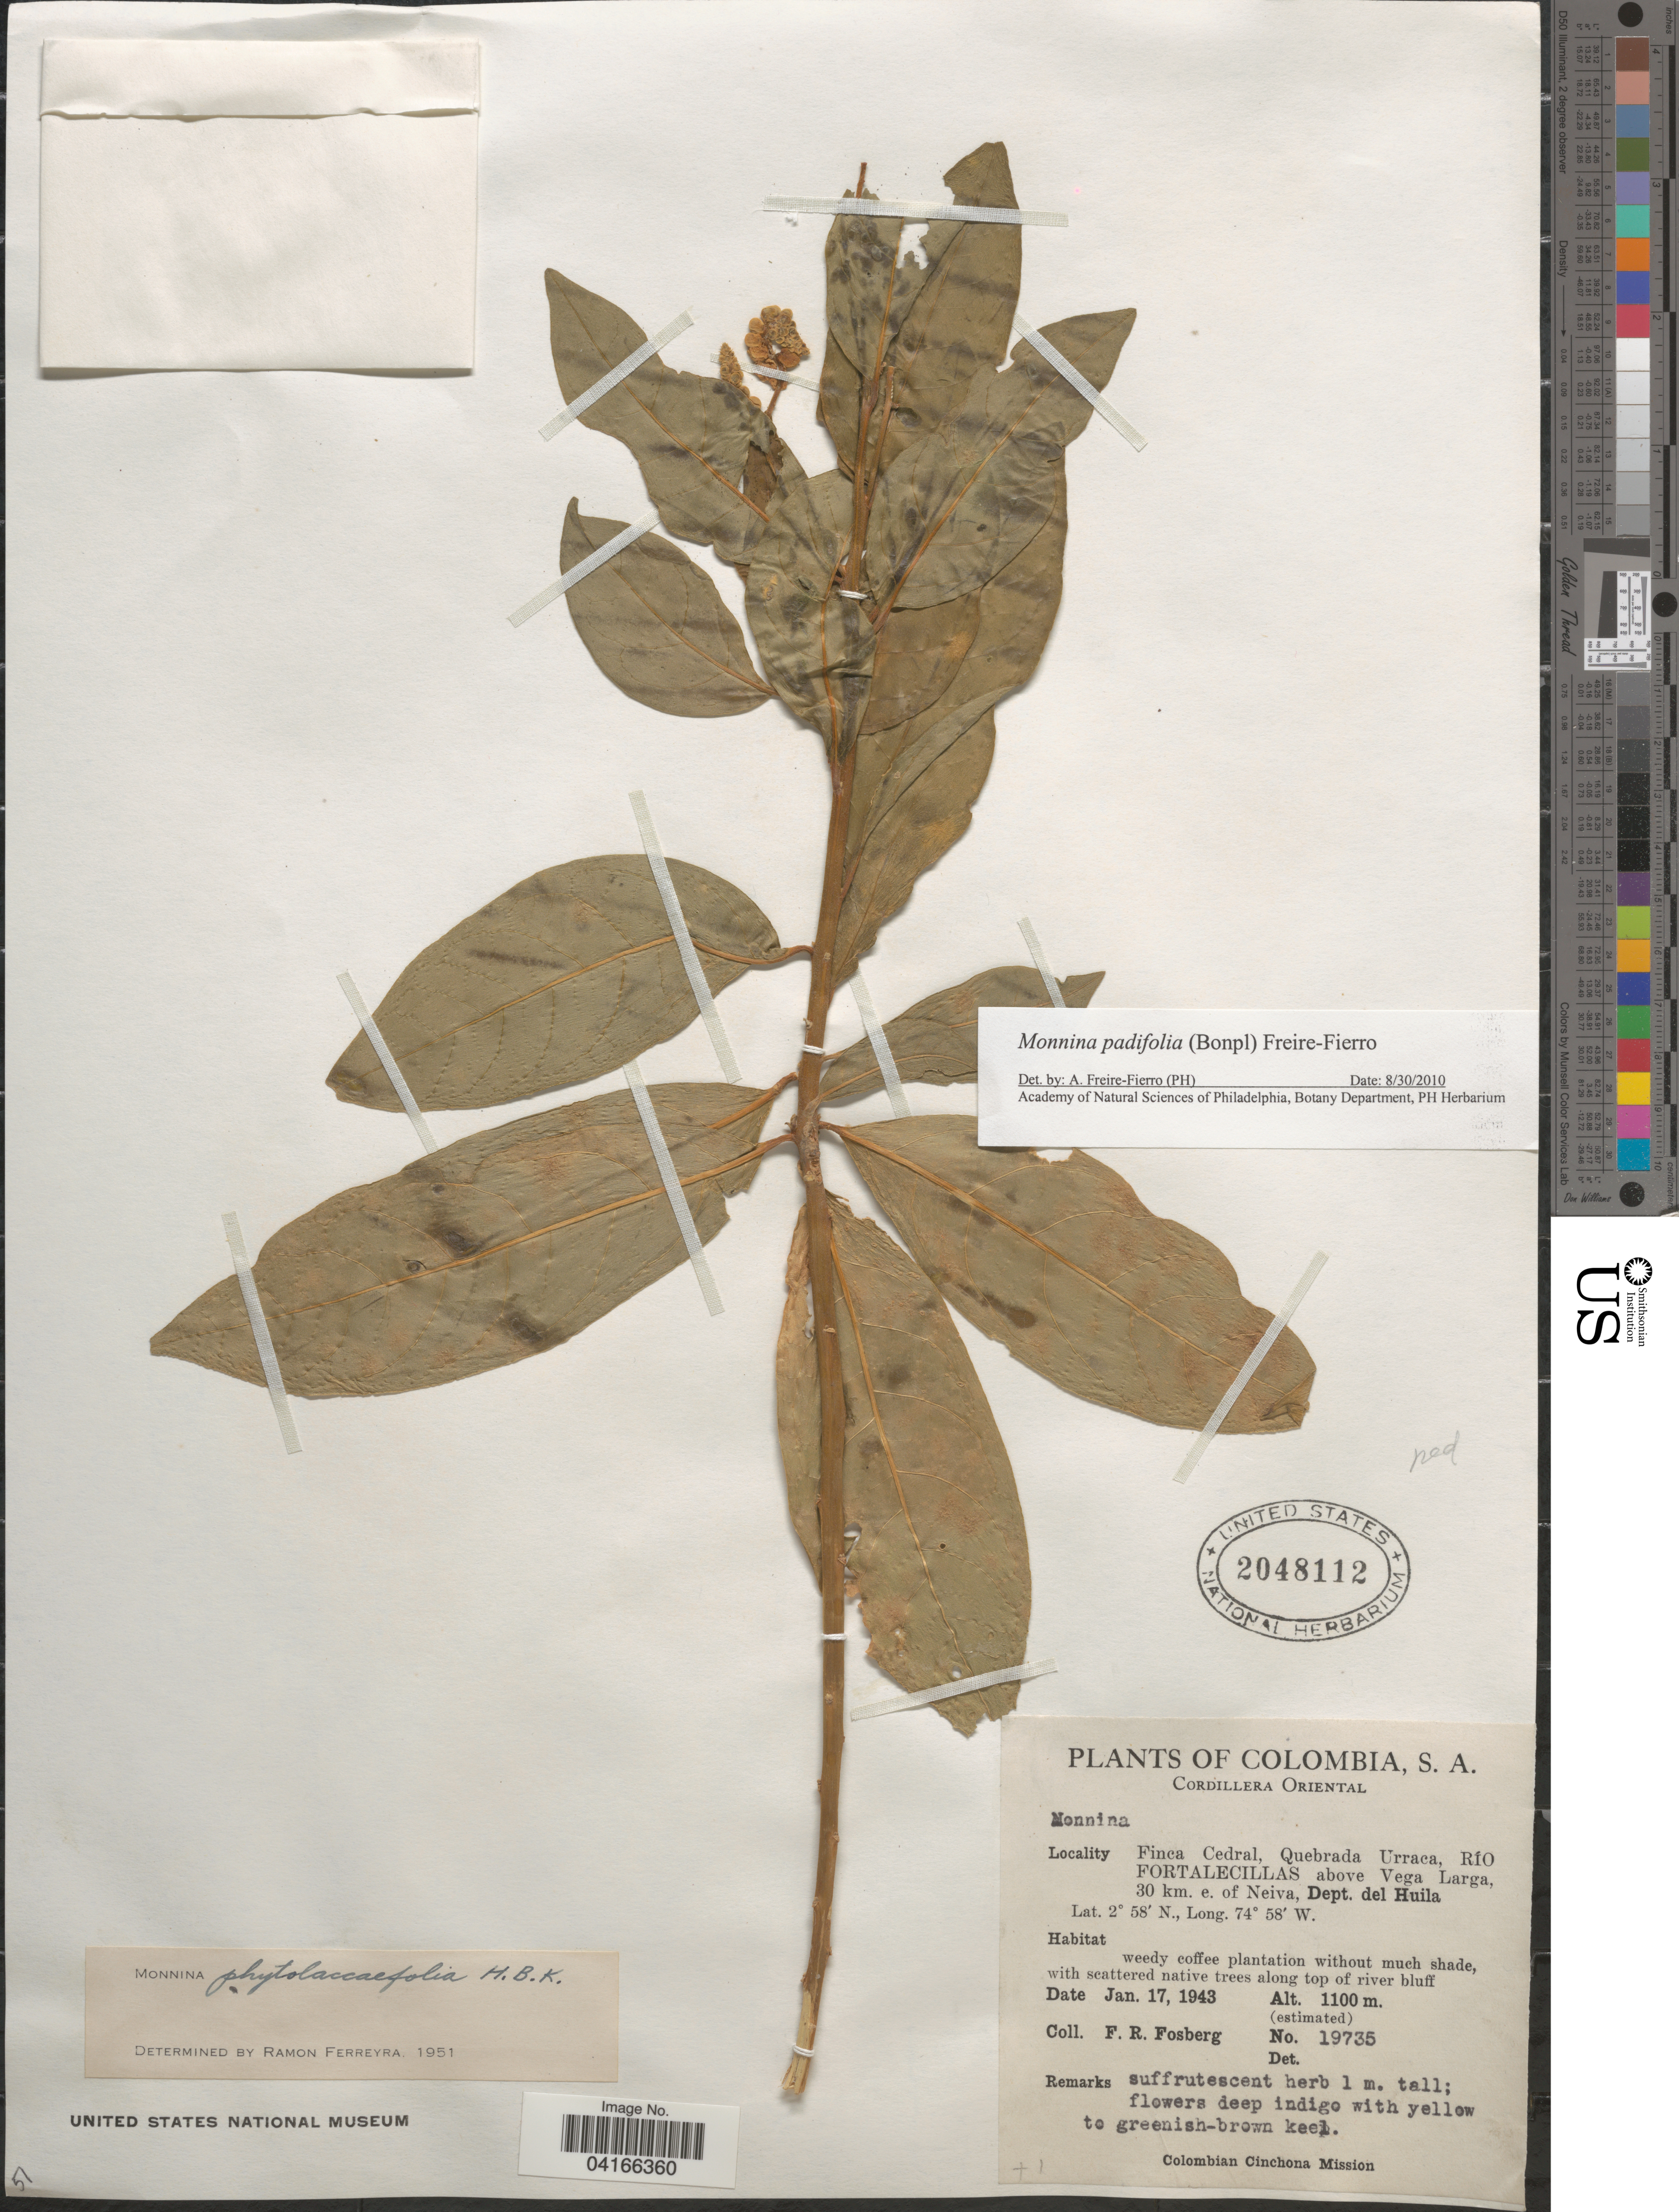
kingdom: Plantae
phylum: Tracheophyta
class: Magnoliopsida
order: Fabales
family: Polygalaceae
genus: Monnina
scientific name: Monnina padifolia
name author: (Bonpl.) Freire-Fierro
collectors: F. R. Fosberg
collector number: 19735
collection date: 1943-01-17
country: Colombia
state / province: Huila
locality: Cordillera Oriental. Finca Cedral, Quebrada Urraca, Río Fortalecillas above Vega Larga, 30 km. e. of Neiva, Dept. del Huila.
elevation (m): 1100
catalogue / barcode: US 2048112